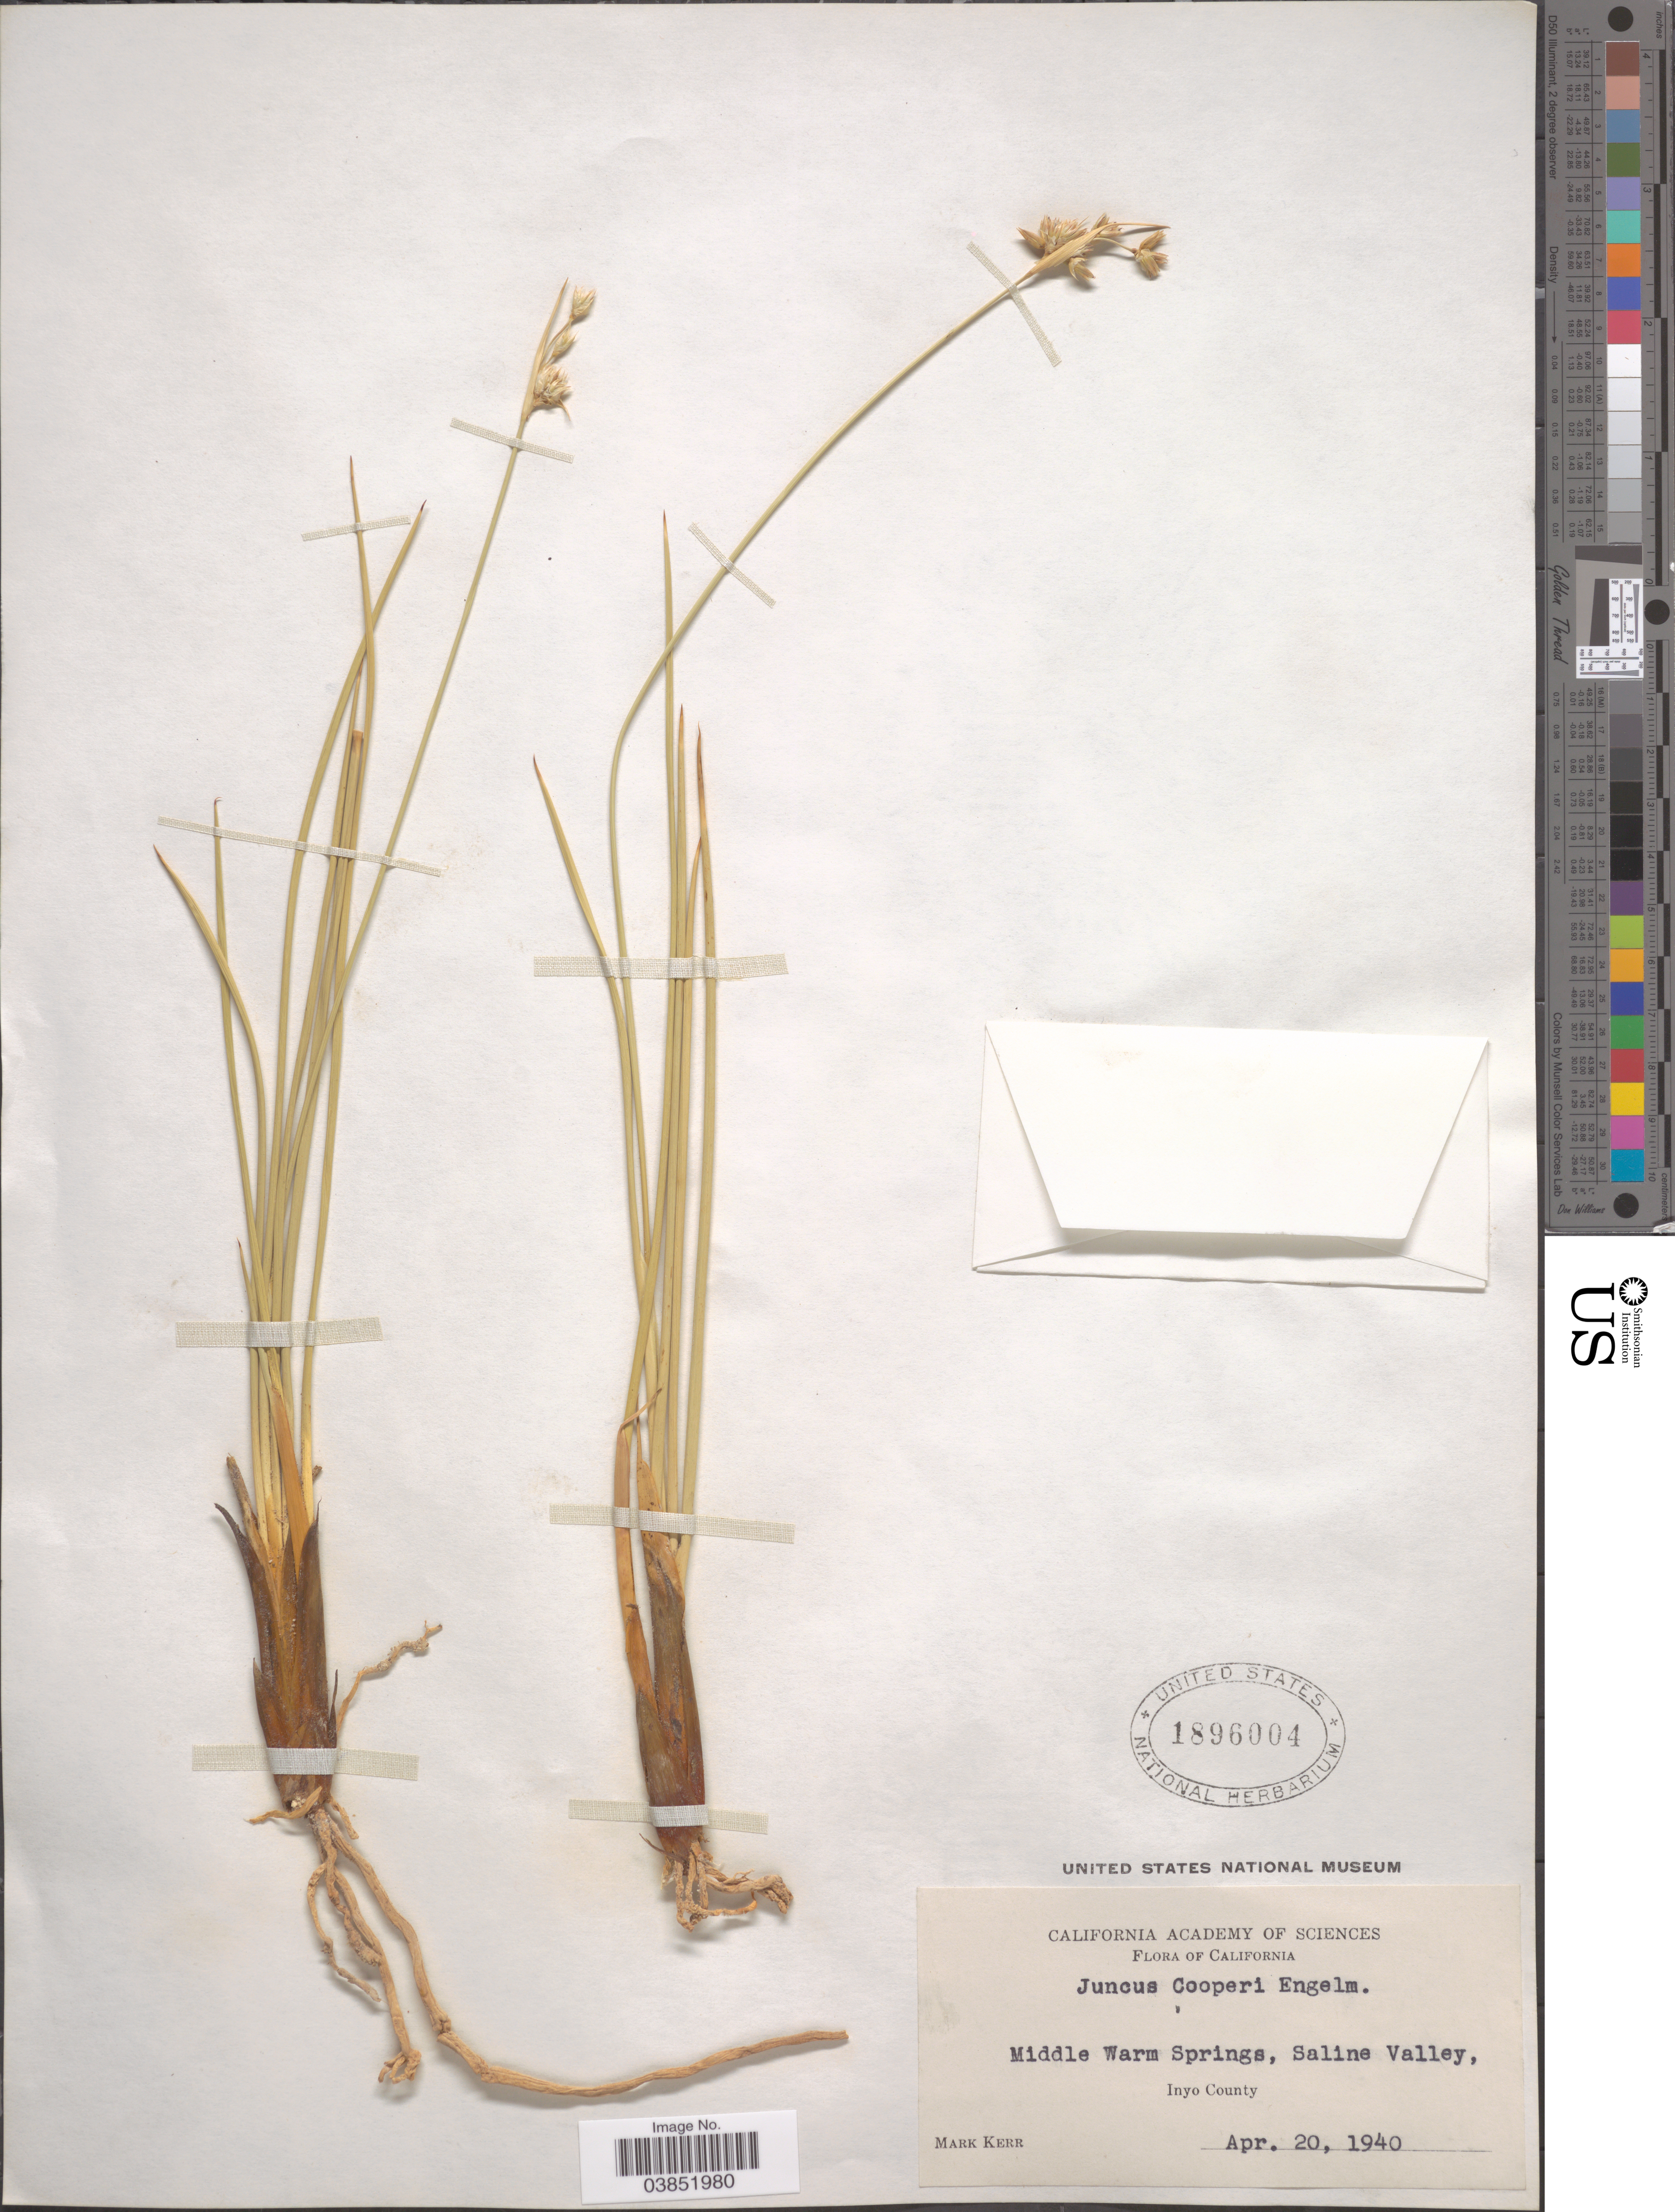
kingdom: Plantae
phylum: Tracheophyta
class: Liliopsida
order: Poales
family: Juncaceae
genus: Juncus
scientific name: Juncus cooperi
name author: Engelm.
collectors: M. Kerr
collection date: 1940-04-20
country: United States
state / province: California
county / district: Inyo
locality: Middle Warm Springs, Saline Valley, Inyo County.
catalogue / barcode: US 1896004